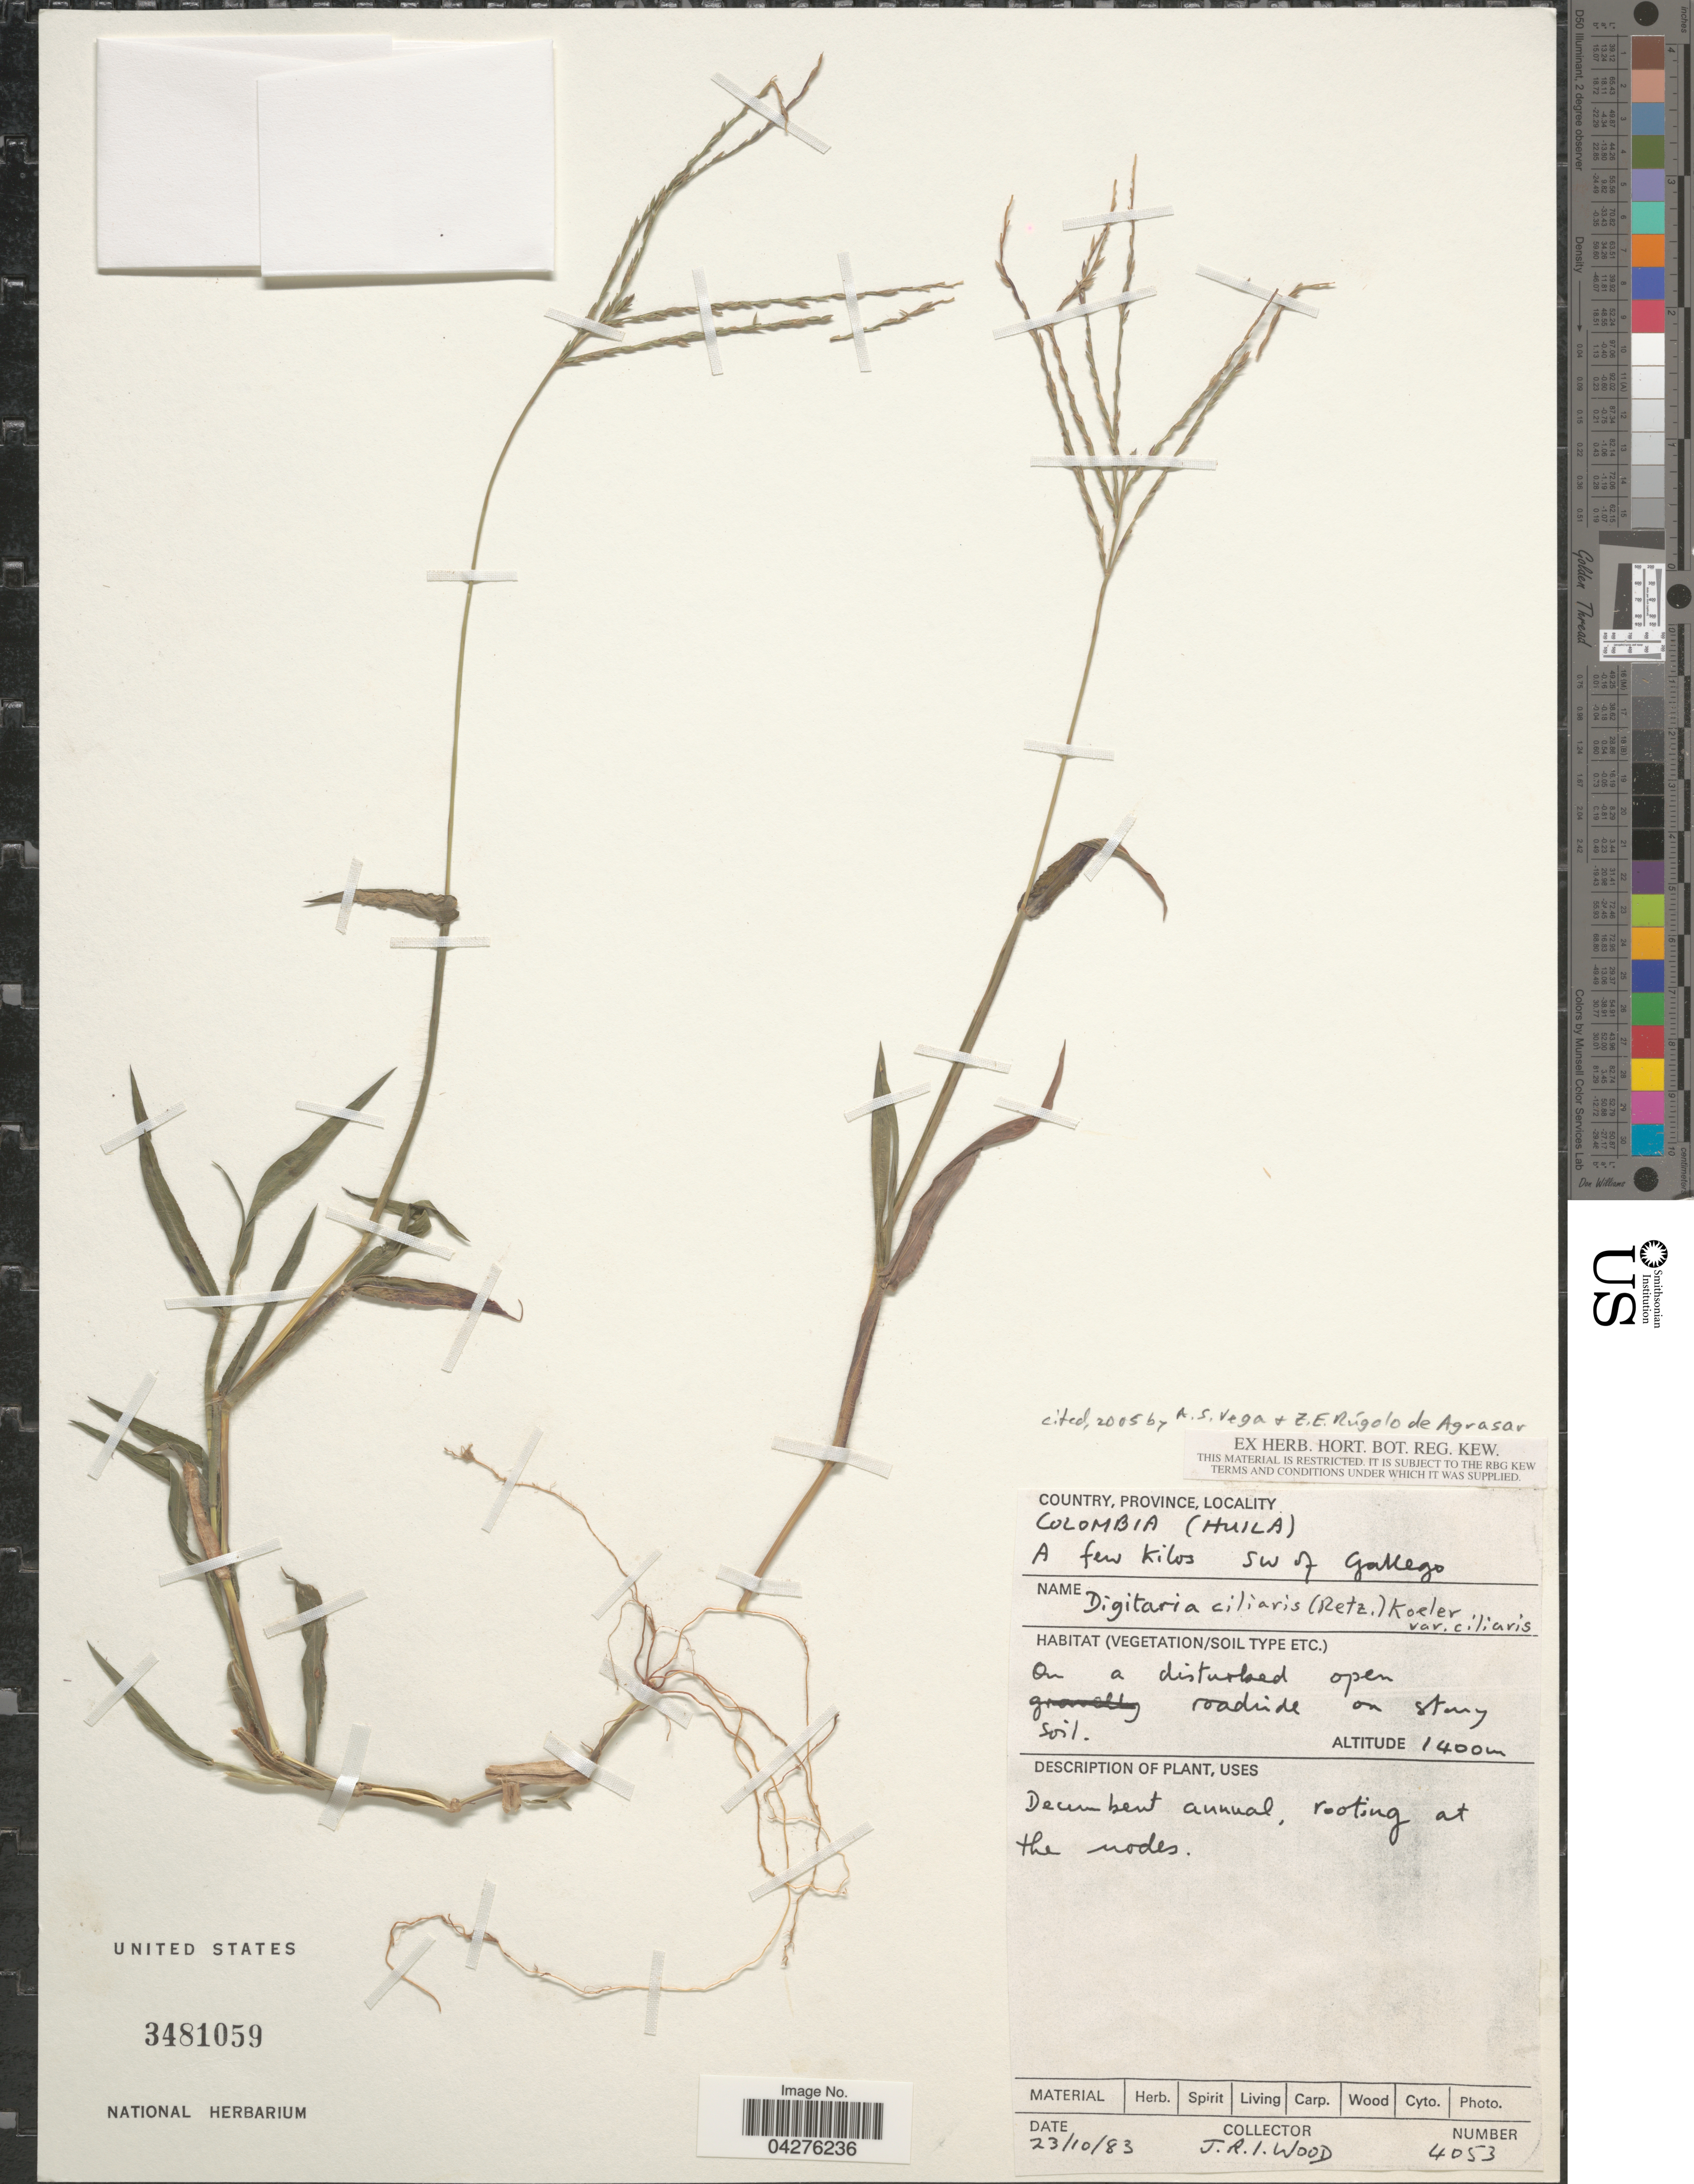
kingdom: Plantae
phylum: Tracheophyta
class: Liliopsida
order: Poales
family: Poaceae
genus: Digitaria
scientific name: Digitaria ciliaris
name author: (Retz.) Koeler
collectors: J. R. I. Wood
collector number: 4053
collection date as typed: Transcribed d/m/y: 23/10/83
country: Colombia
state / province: Huila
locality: A few kilos SW of Gallego.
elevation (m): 1400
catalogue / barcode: US 3481059